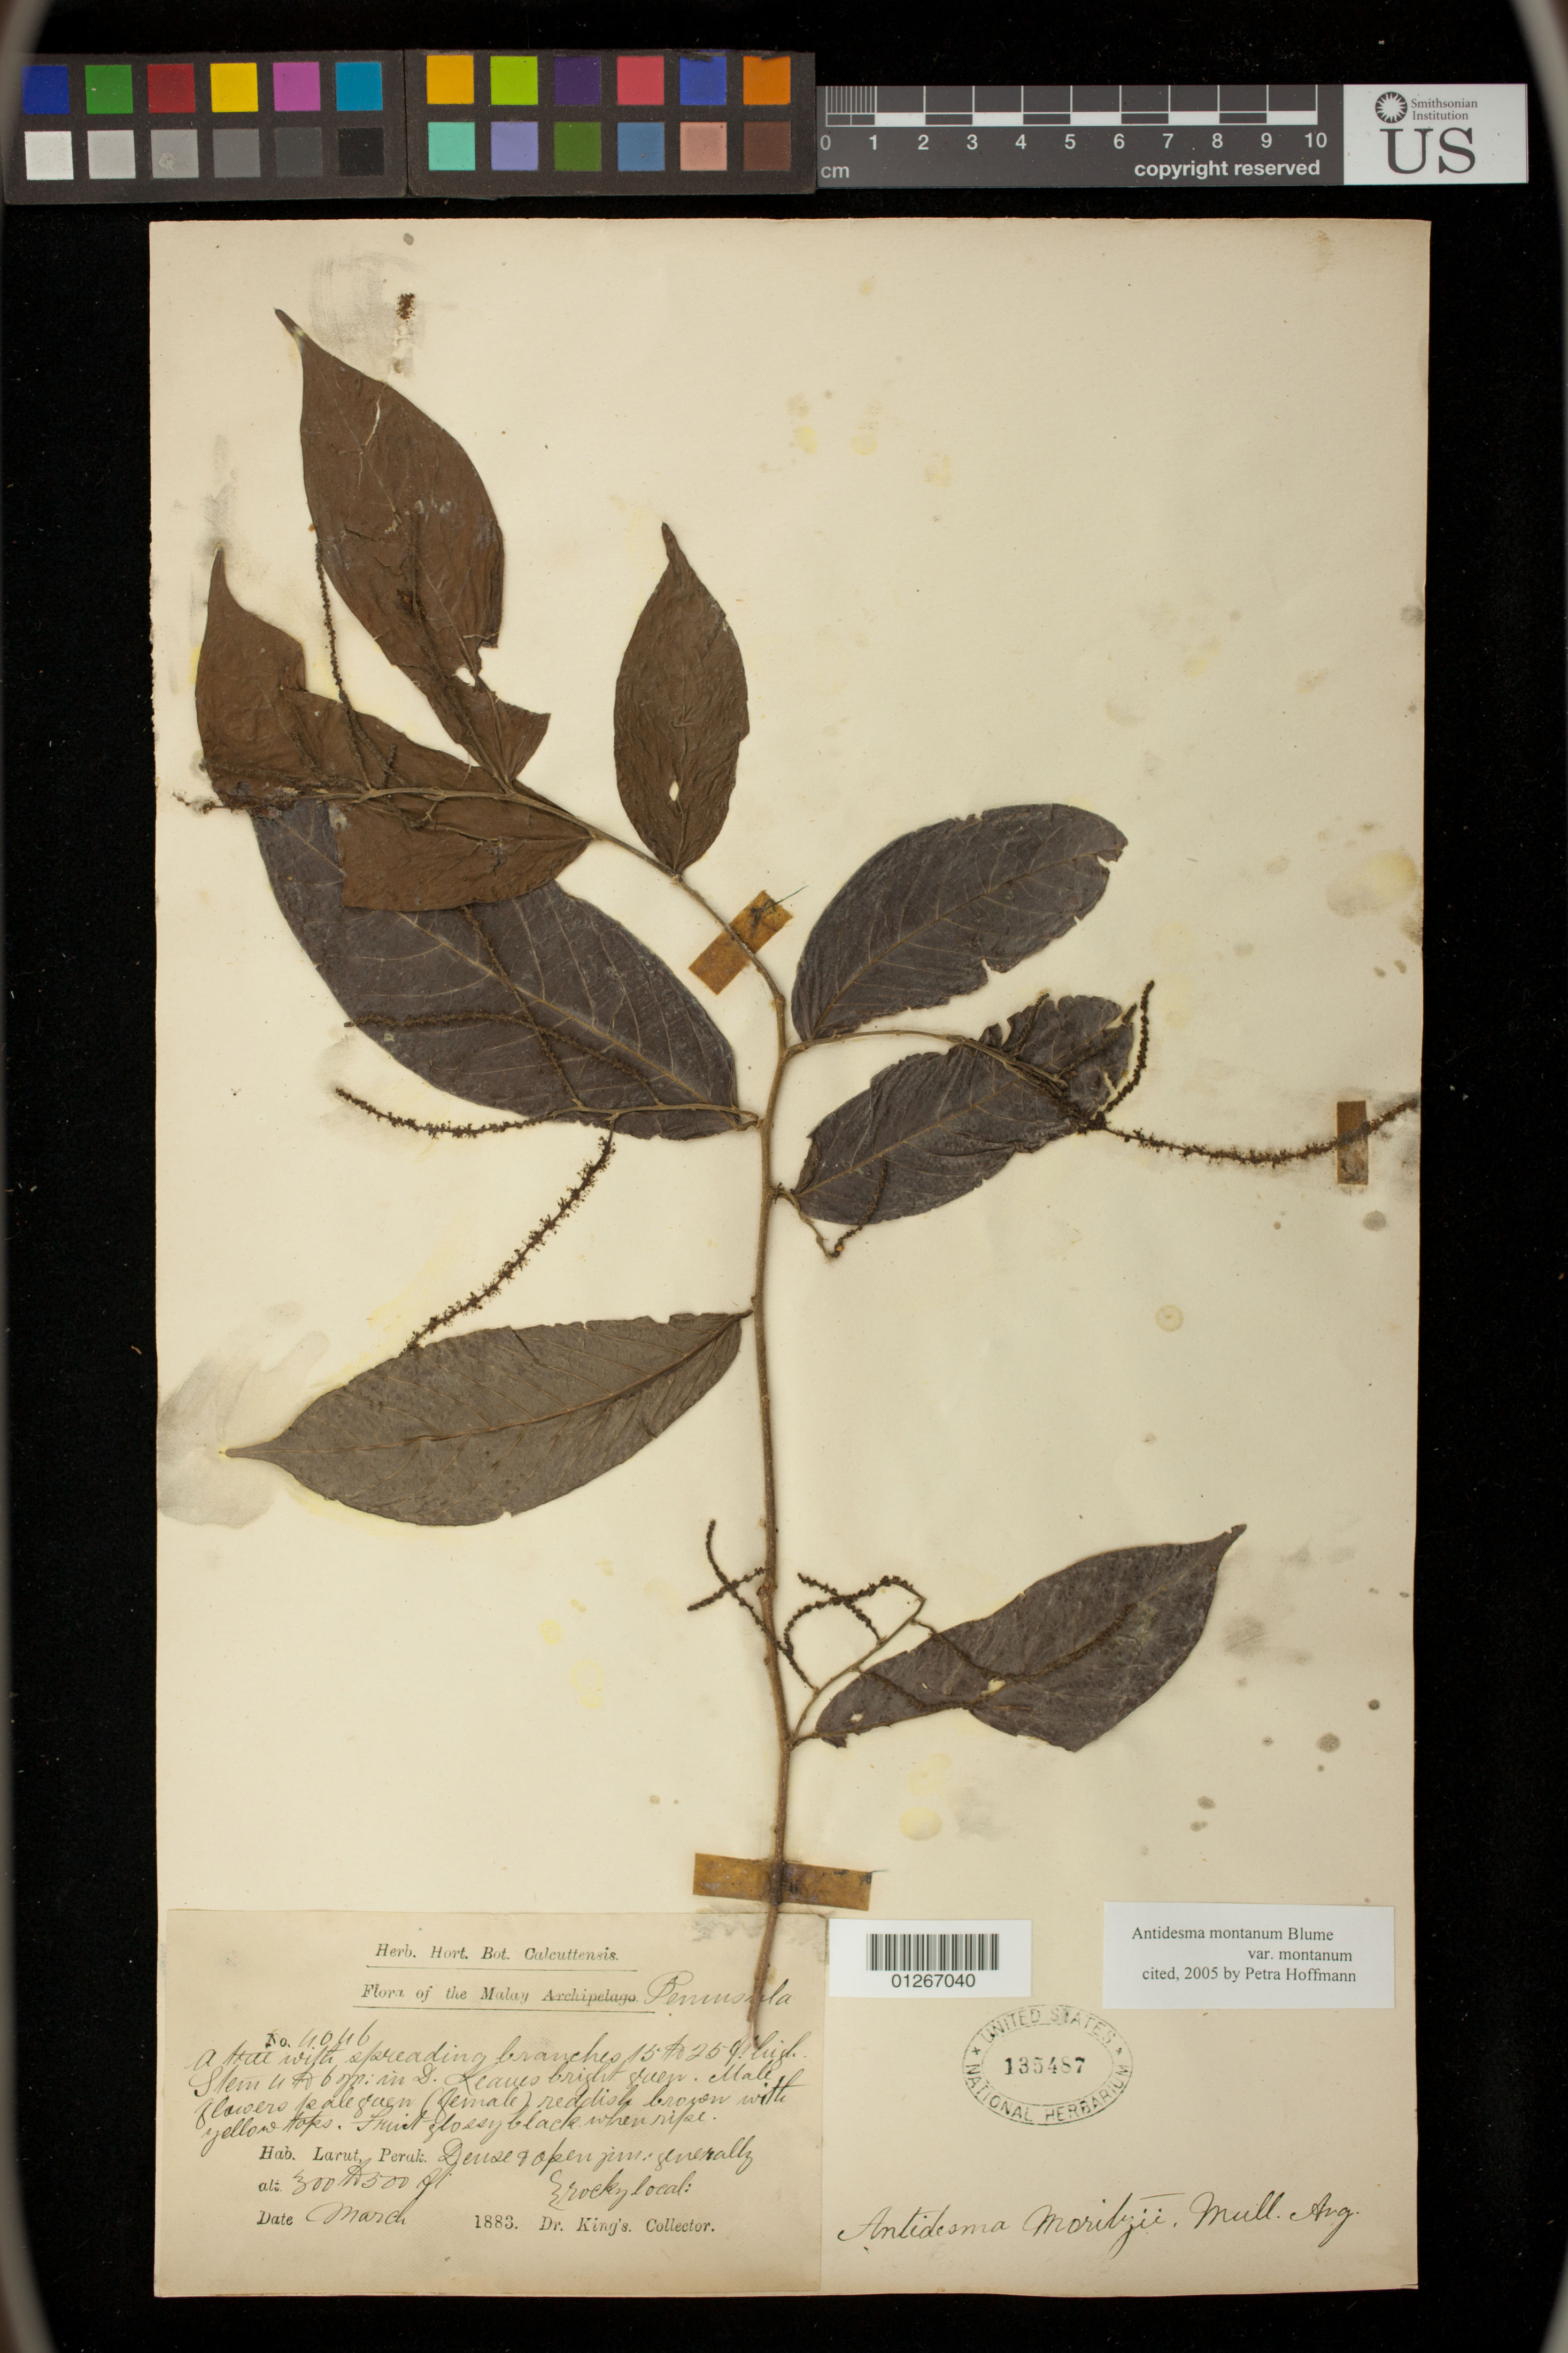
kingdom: Plantae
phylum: Tracheophyta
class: Magnoliopsida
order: Malpighiales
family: Phyllanthaceae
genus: Antidesma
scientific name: Antidesma montanum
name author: Blume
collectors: Dr. King's collector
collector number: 4046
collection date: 1883-03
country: Malaysia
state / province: Perak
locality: Larut, Perak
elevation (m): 91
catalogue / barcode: US 135487